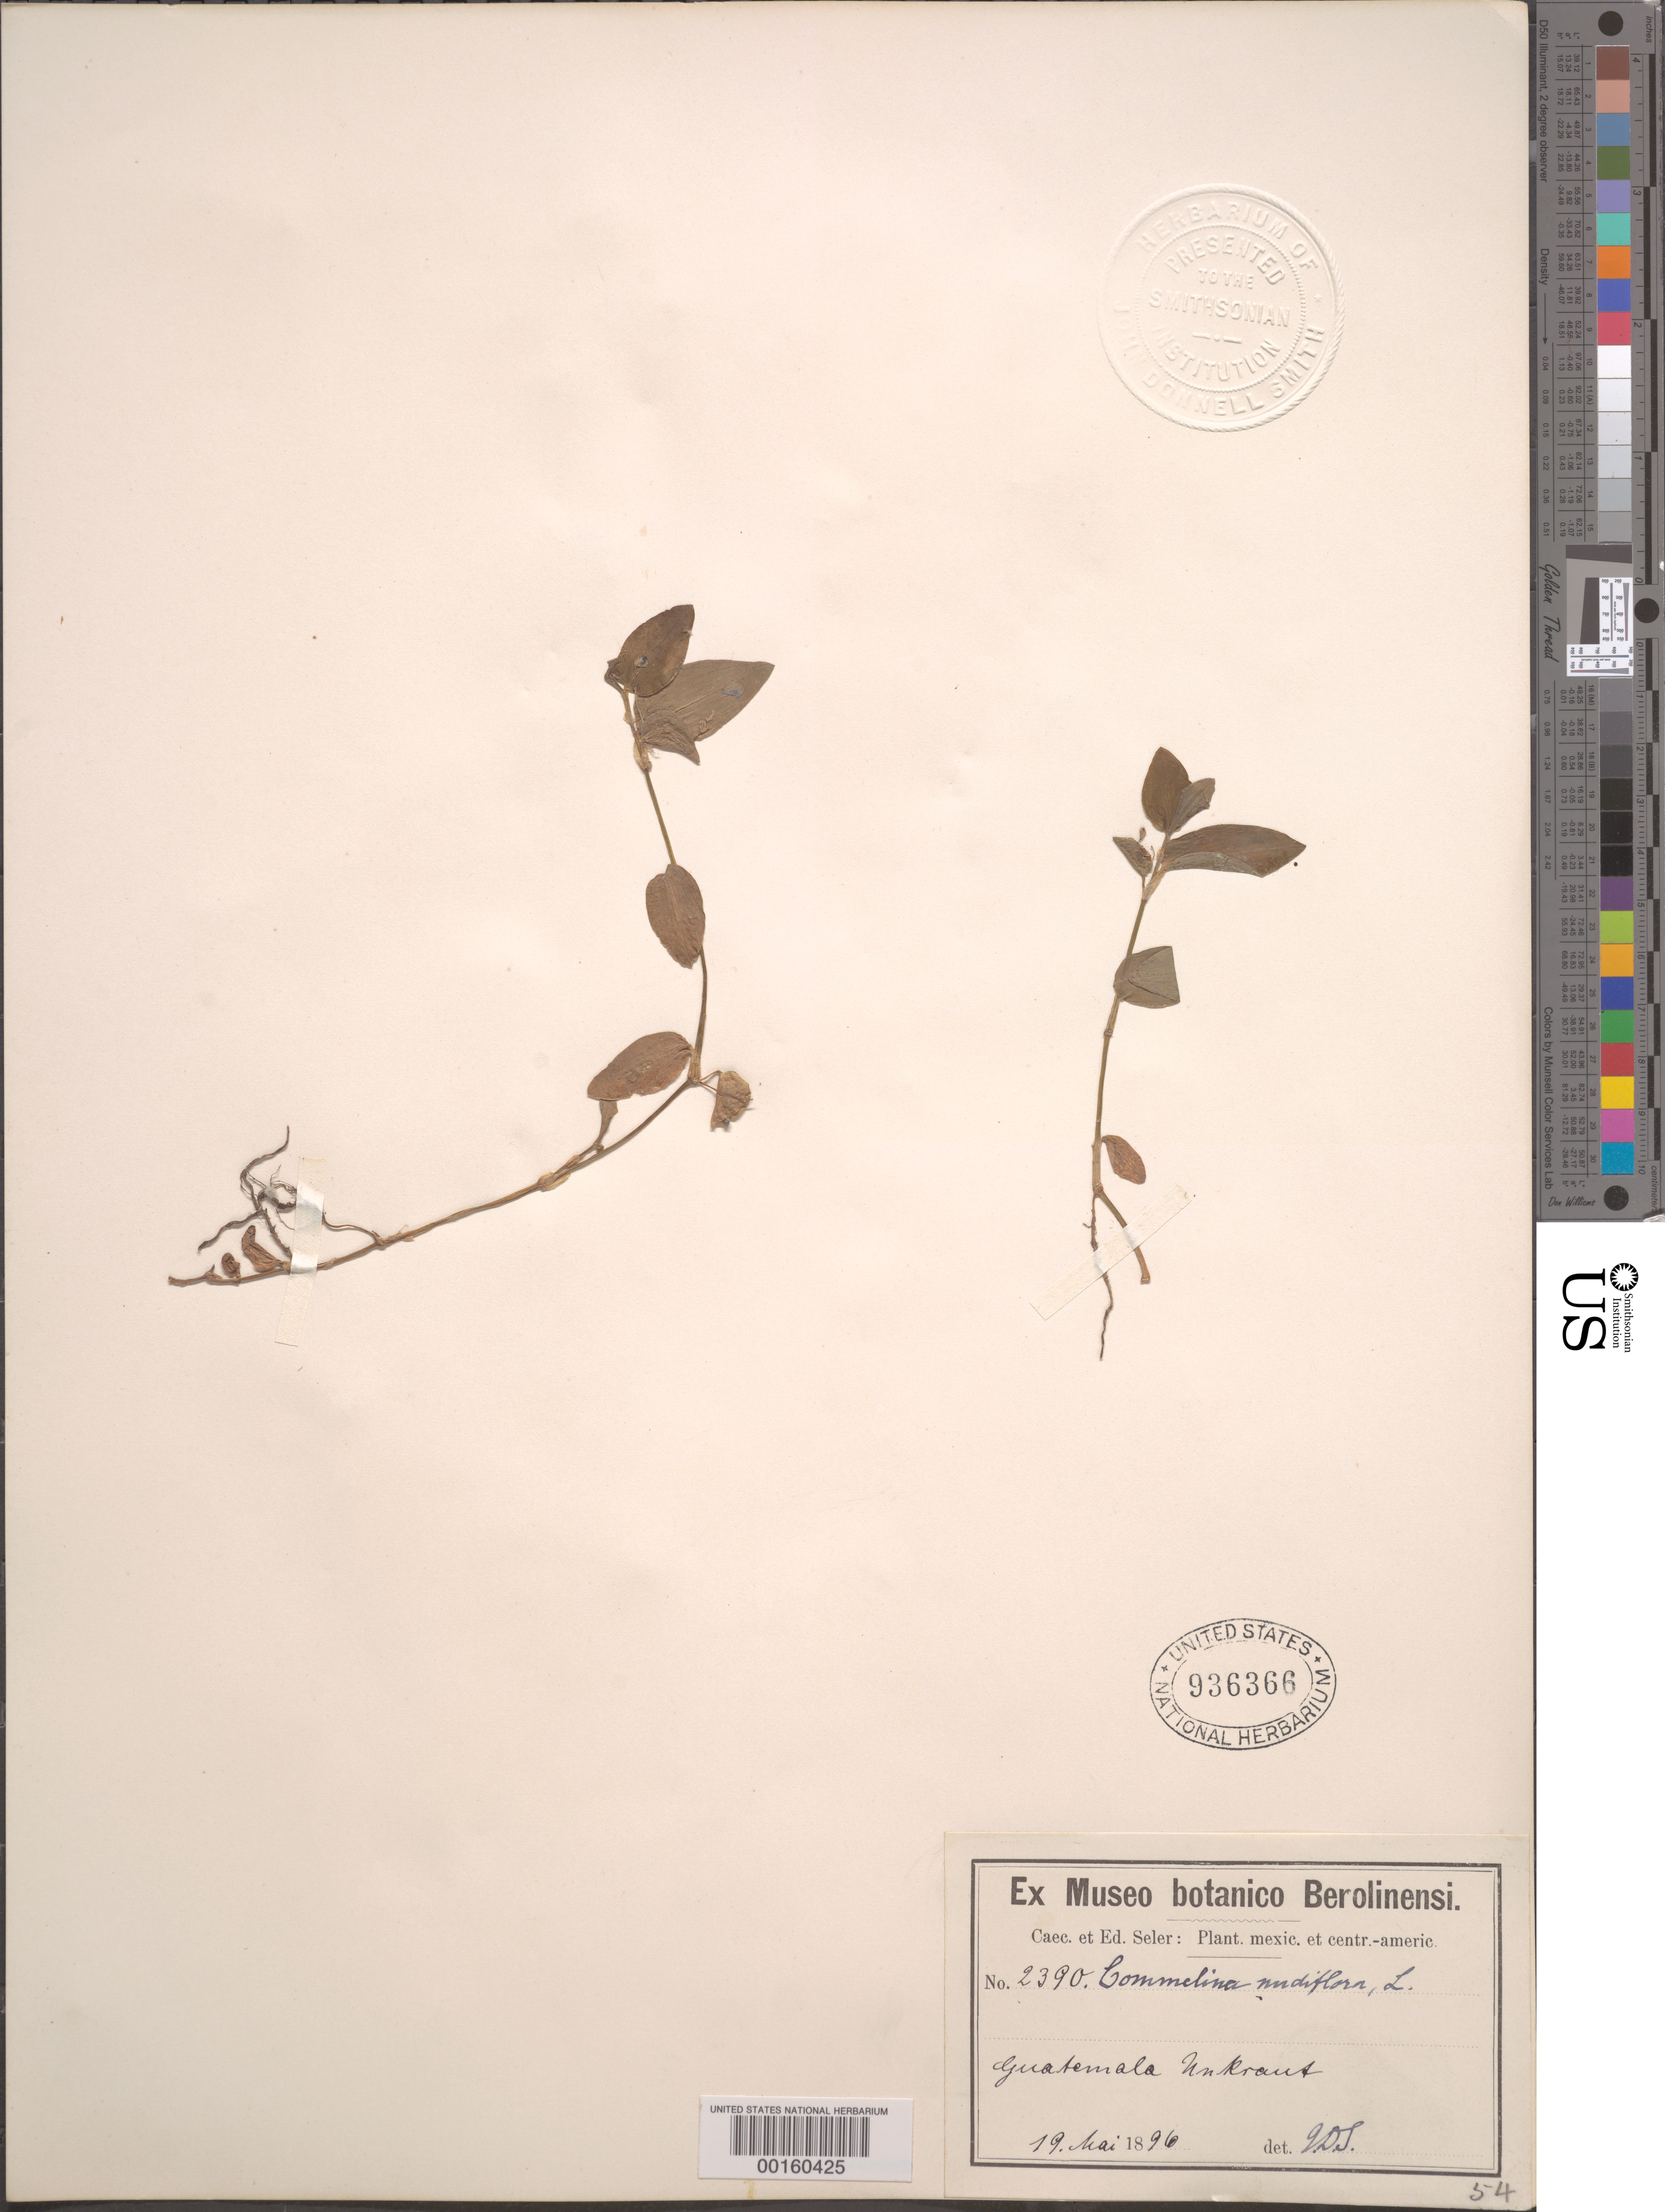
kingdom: Plantae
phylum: Tracheophyta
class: Liliopsida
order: Commelinales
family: Commelinaceae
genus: Commelina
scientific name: Commelina diffusa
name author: Burm. f.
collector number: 2390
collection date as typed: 19 May 1896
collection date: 1896-05-19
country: Guatemala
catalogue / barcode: US 936366